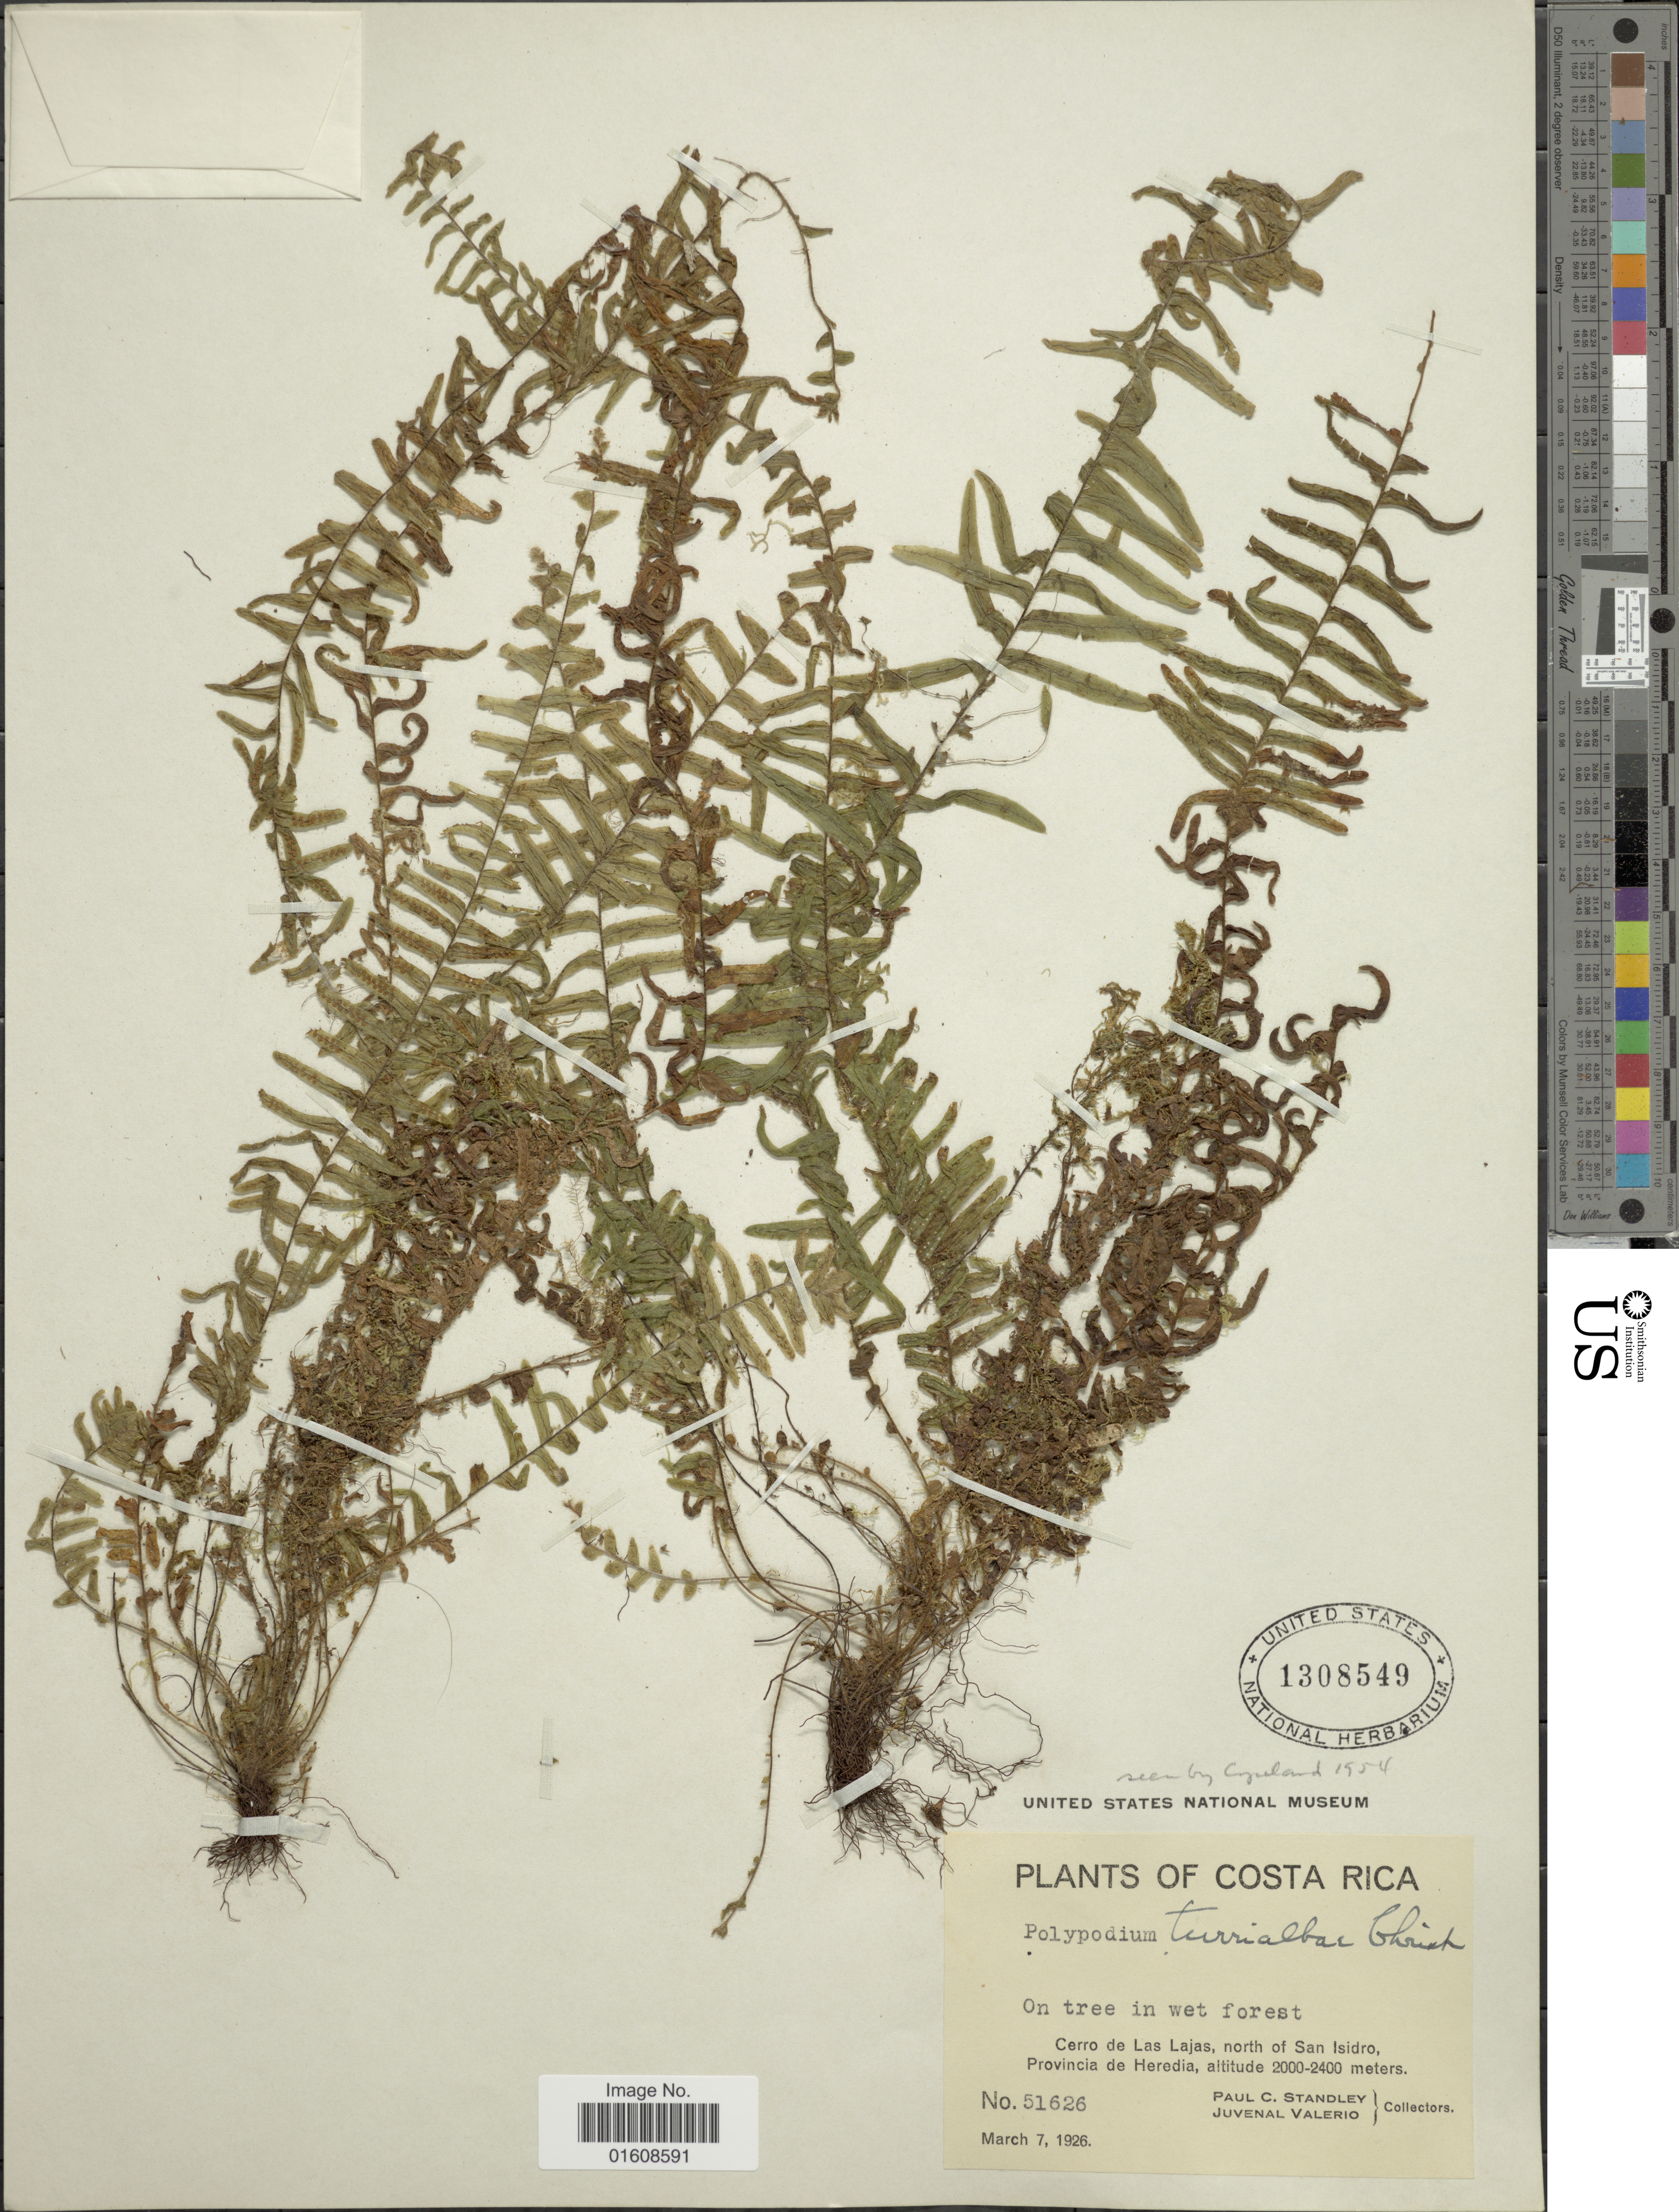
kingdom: Plantae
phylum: Tracheophyta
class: Polypodiopsida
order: Polypodiales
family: Polypodiaceae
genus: Alansmia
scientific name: Alansmia turrialbae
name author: (Christ) Moguel & M. Kessler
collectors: P. C. Standley & J. Valerio R.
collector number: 51626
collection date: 1926-03-07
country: Costa Rica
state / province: Heredia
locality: Cerro de Las Lajas, north of San Isidro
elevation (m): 2000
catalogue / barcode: US 1308549